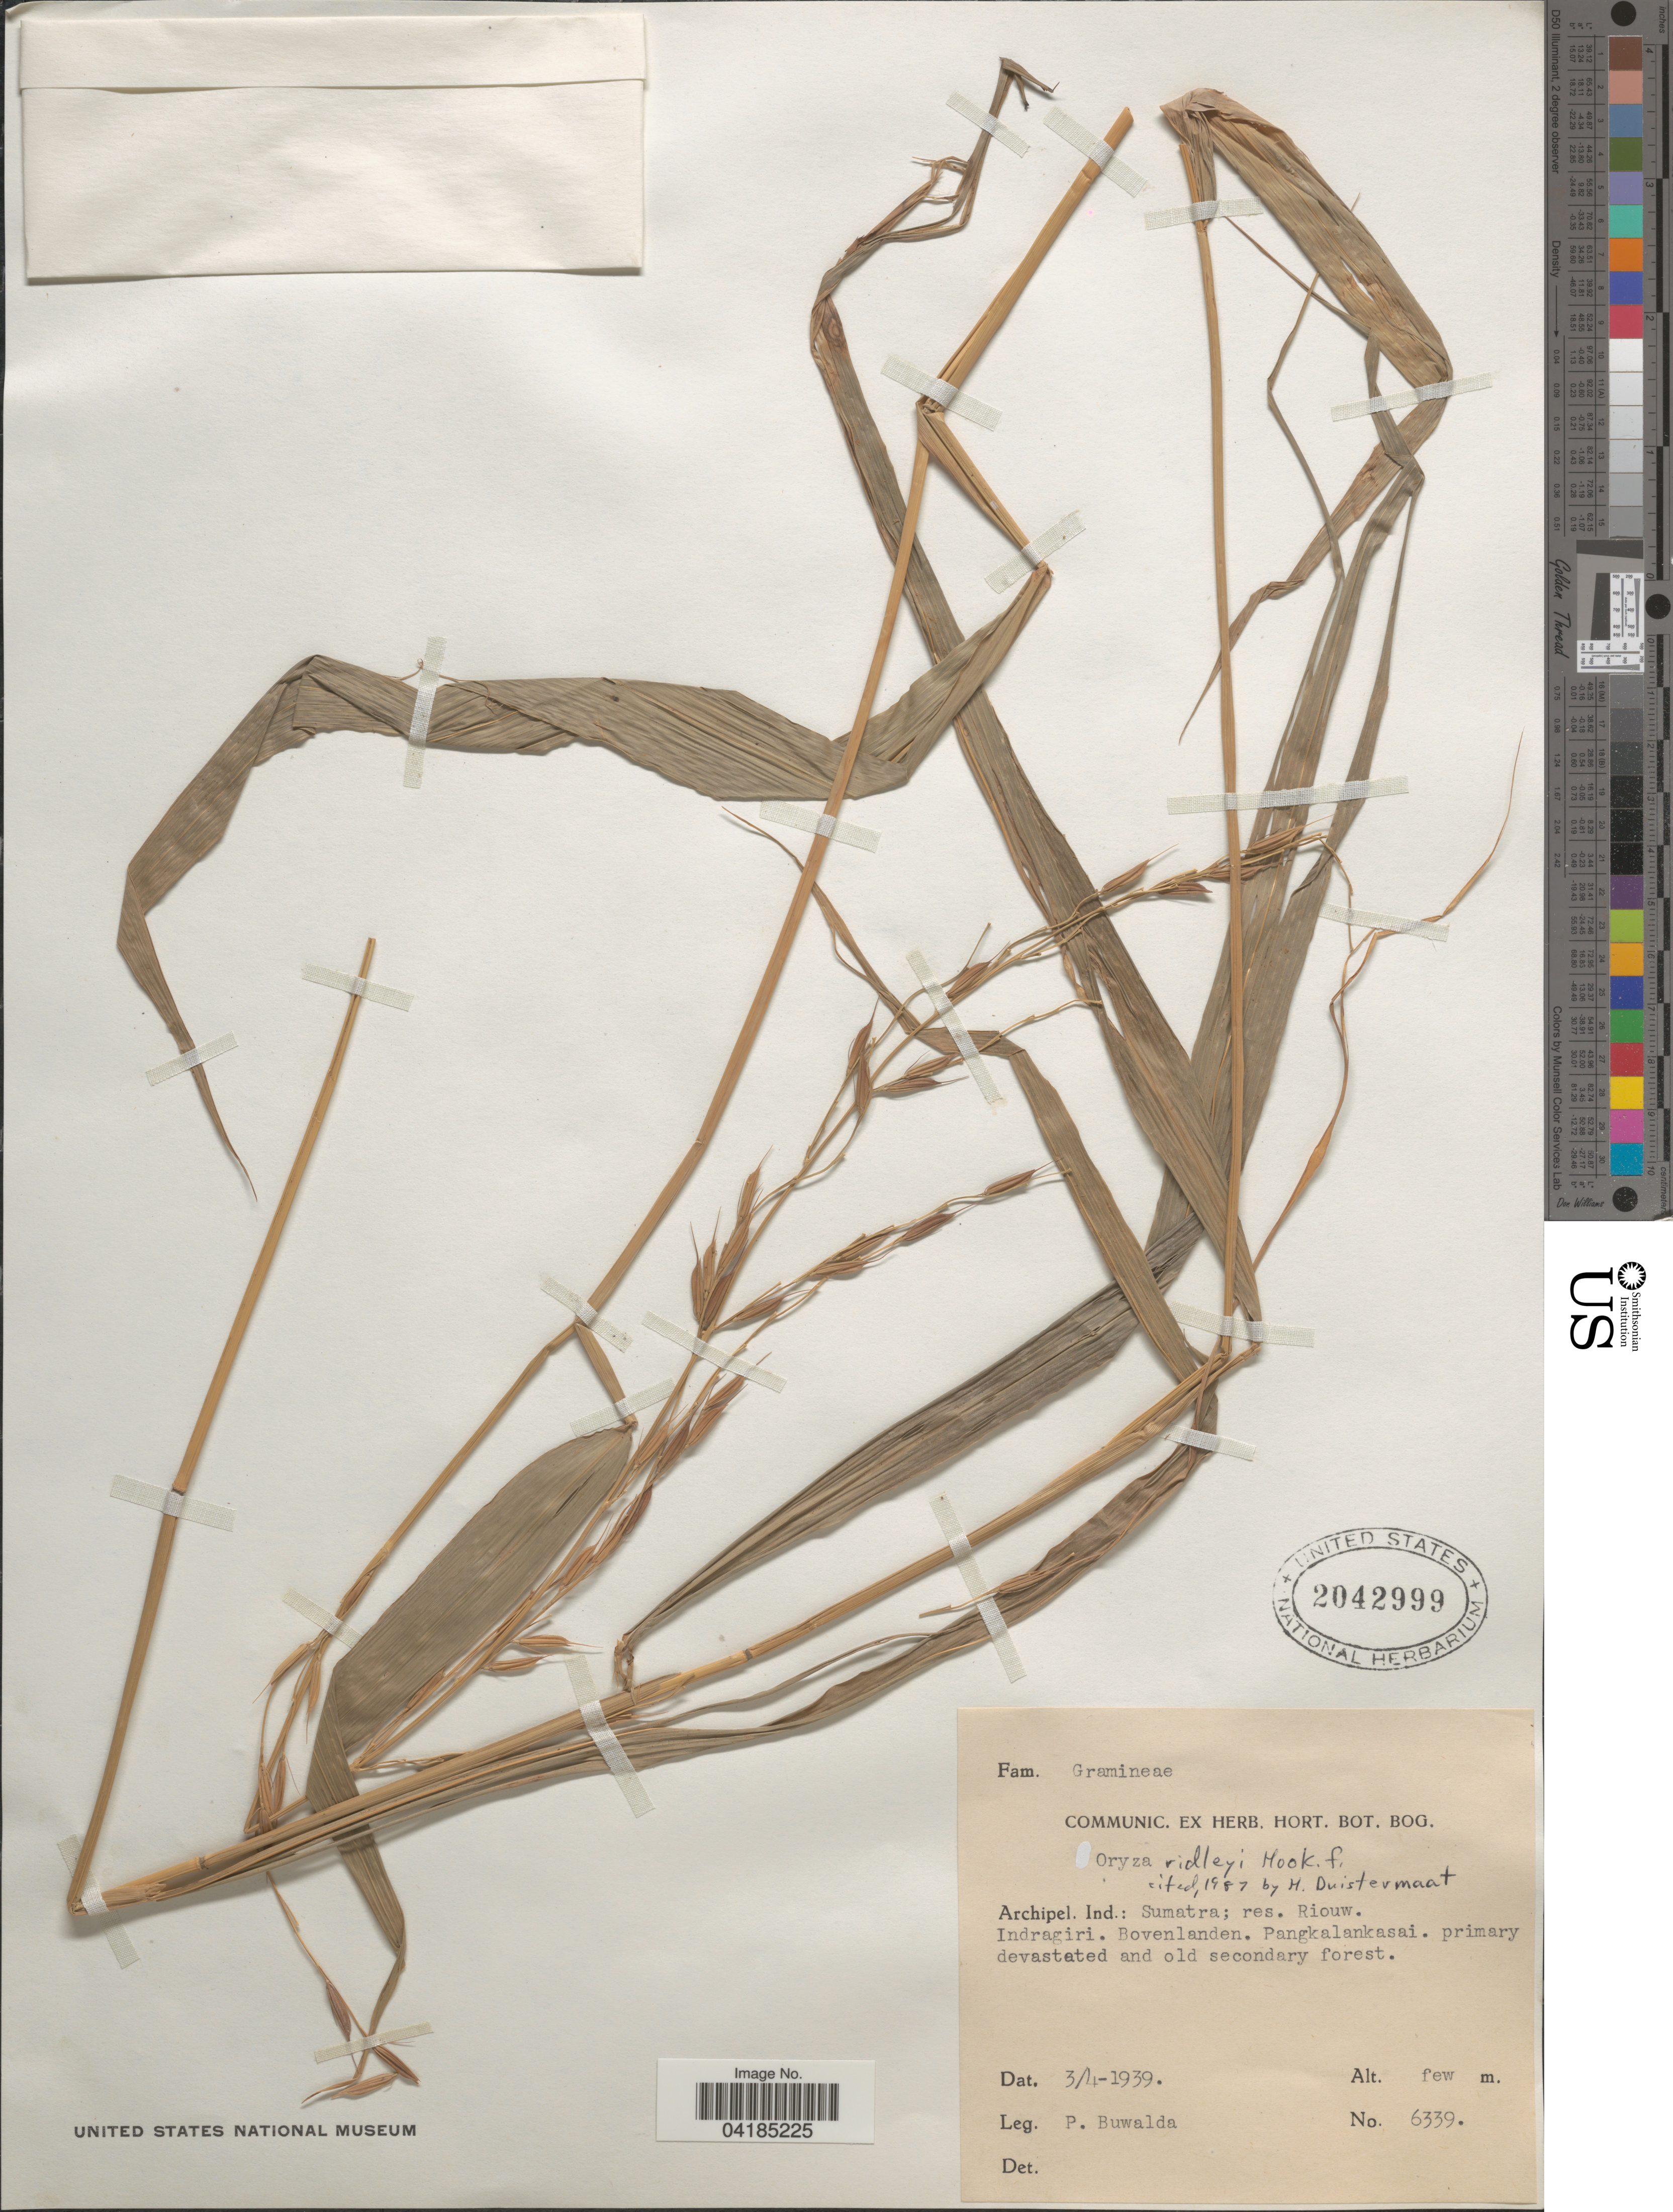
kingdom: Plantae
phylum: Tracheophyta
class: Liliopsida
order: Poales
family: Poaceae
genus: Oryza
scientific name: Oryza ridleyi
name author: Hook. f.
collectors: P. Buwalda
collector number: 6339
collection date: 1939-04-03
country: Indonesia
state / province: Sumatra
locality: Archipel. Ind.: Sumatra; res. Riouw. Indragiri. Bovenlanden. Pangkalankasai.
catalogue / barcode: US 2042999